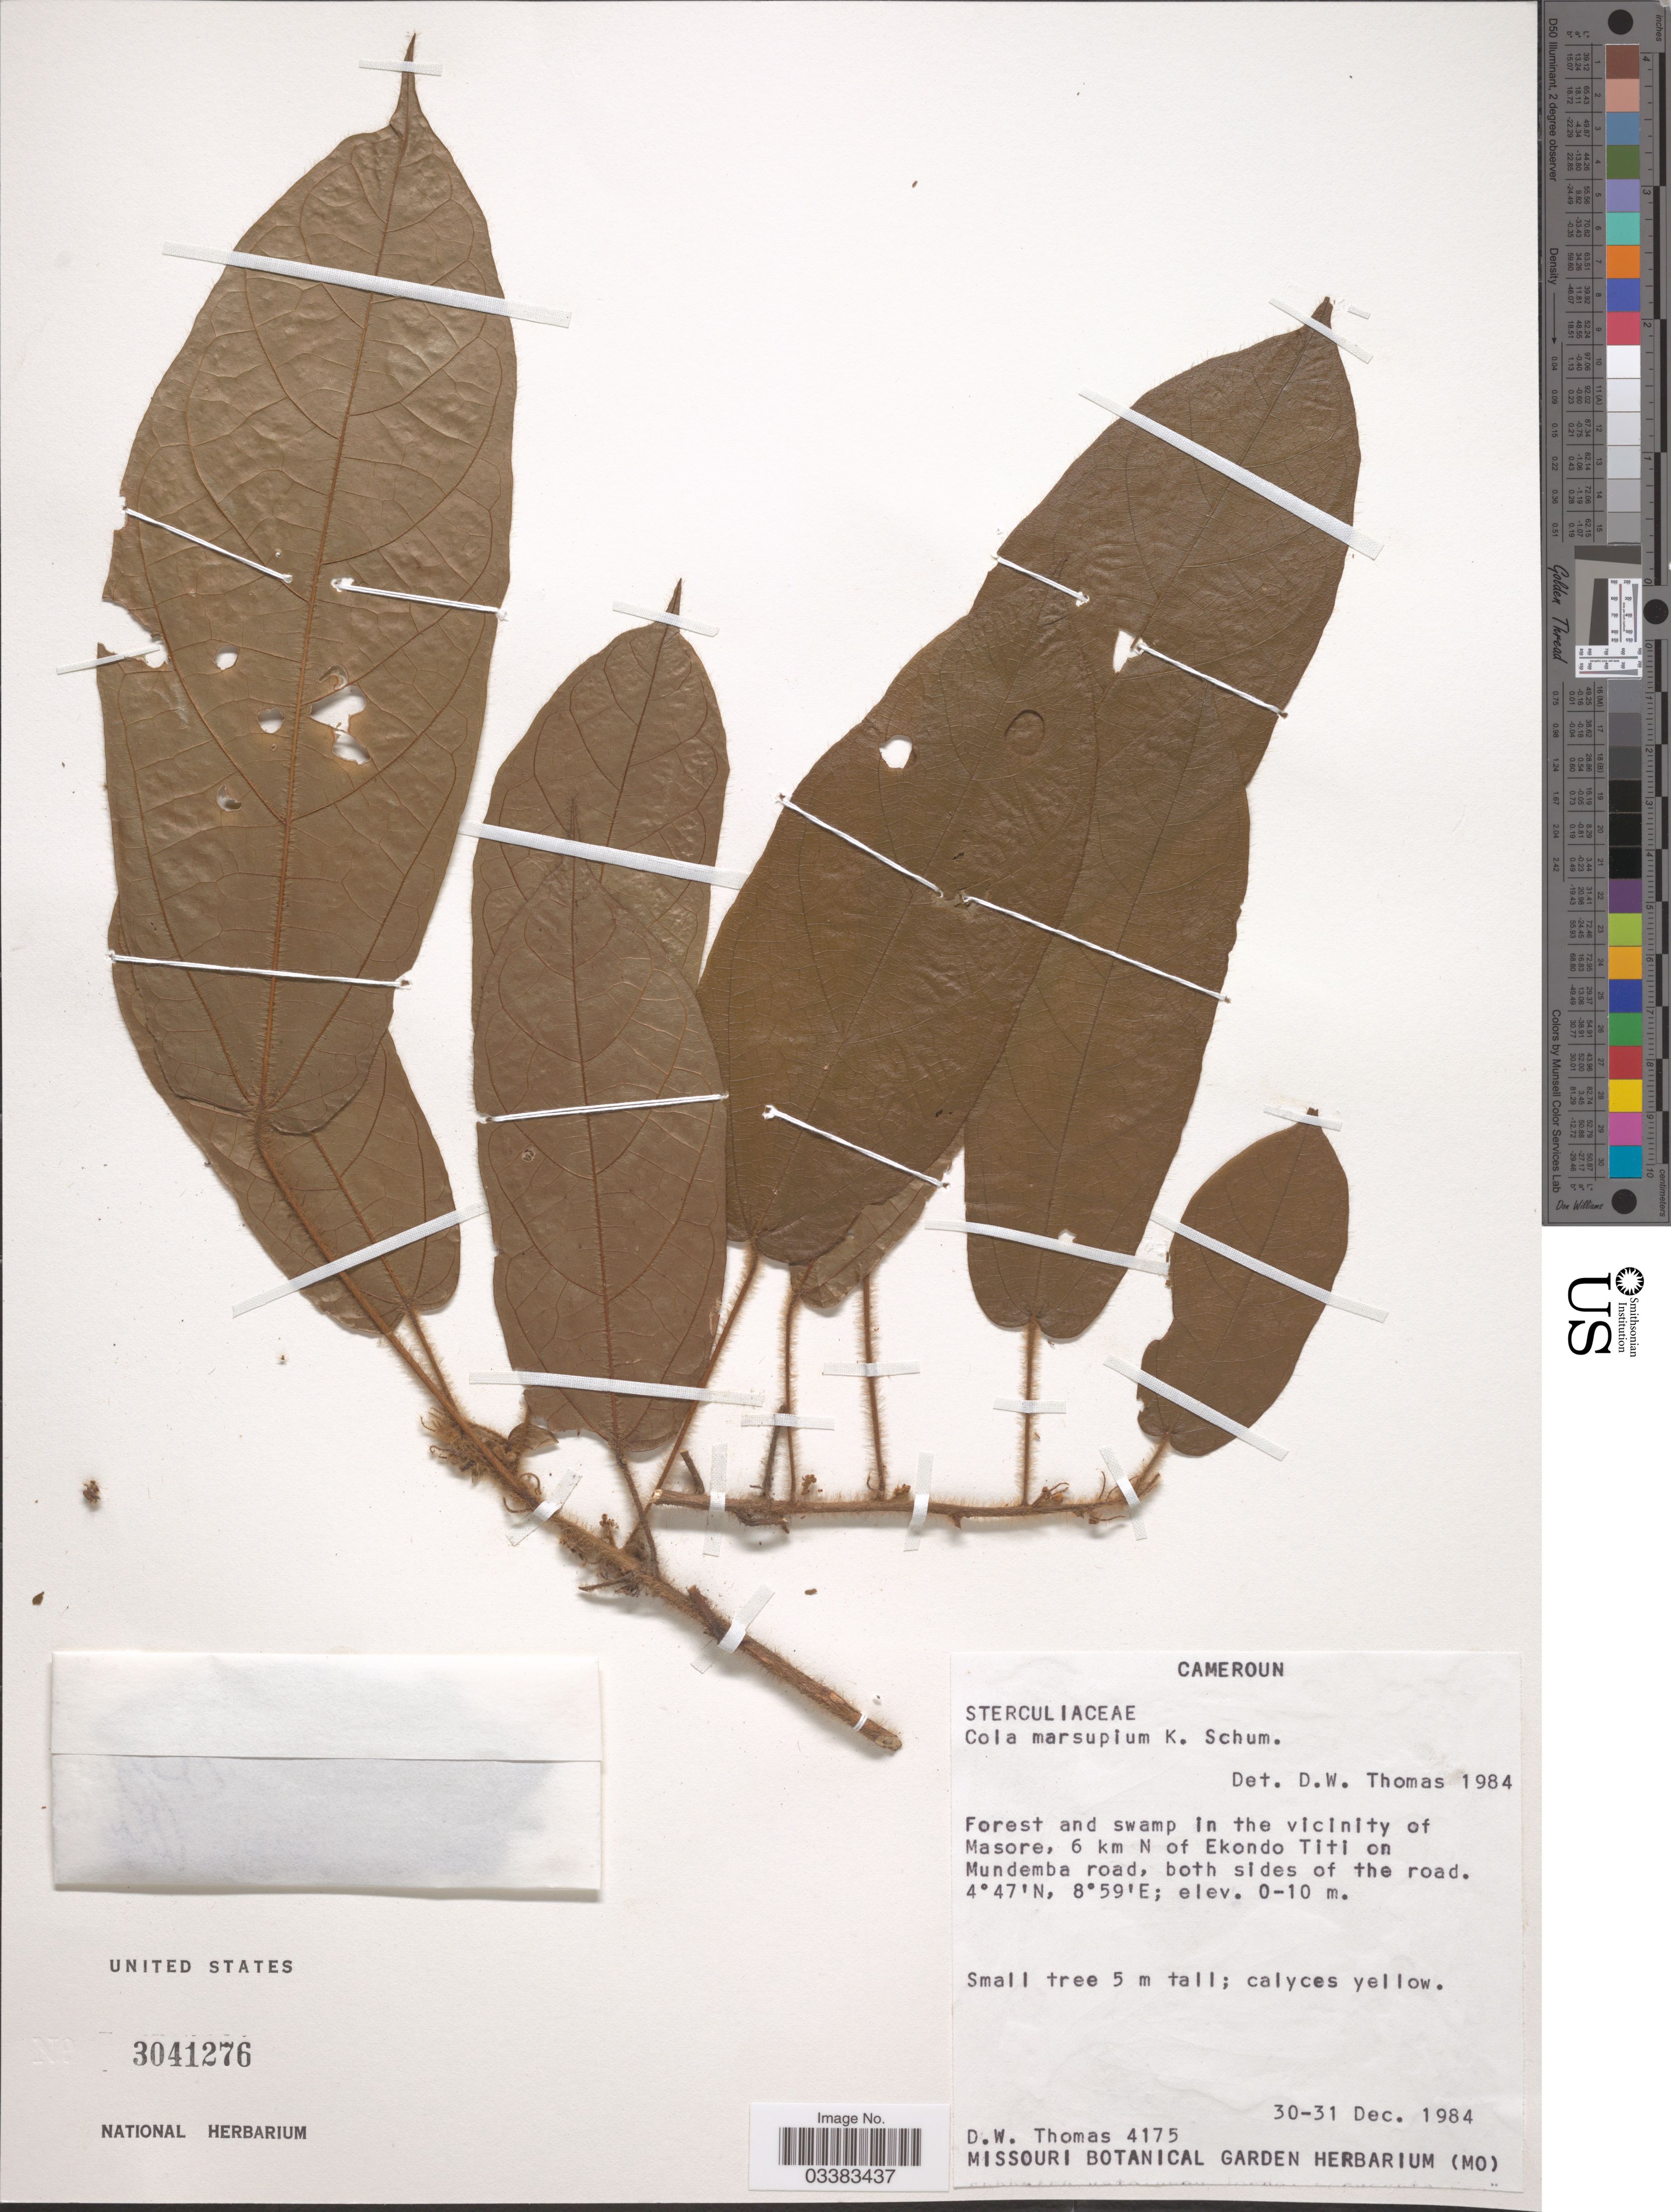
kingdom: Plantae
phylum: Tracheophyta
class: Magnoliopsida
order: Malvales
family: Malvaceae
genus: Cola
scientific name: Cola marsupium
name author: K. Schum.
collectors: D. W. Thomas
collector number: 4175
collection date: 1984-12-30/1984-12-31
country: Cameroon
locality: Cameroun. Forest and swamp in the vicinity of Masore, 6 km N of Ekondo Titi on Mundemba road, both sides of the road.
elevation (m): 0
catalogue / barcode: US 3041276